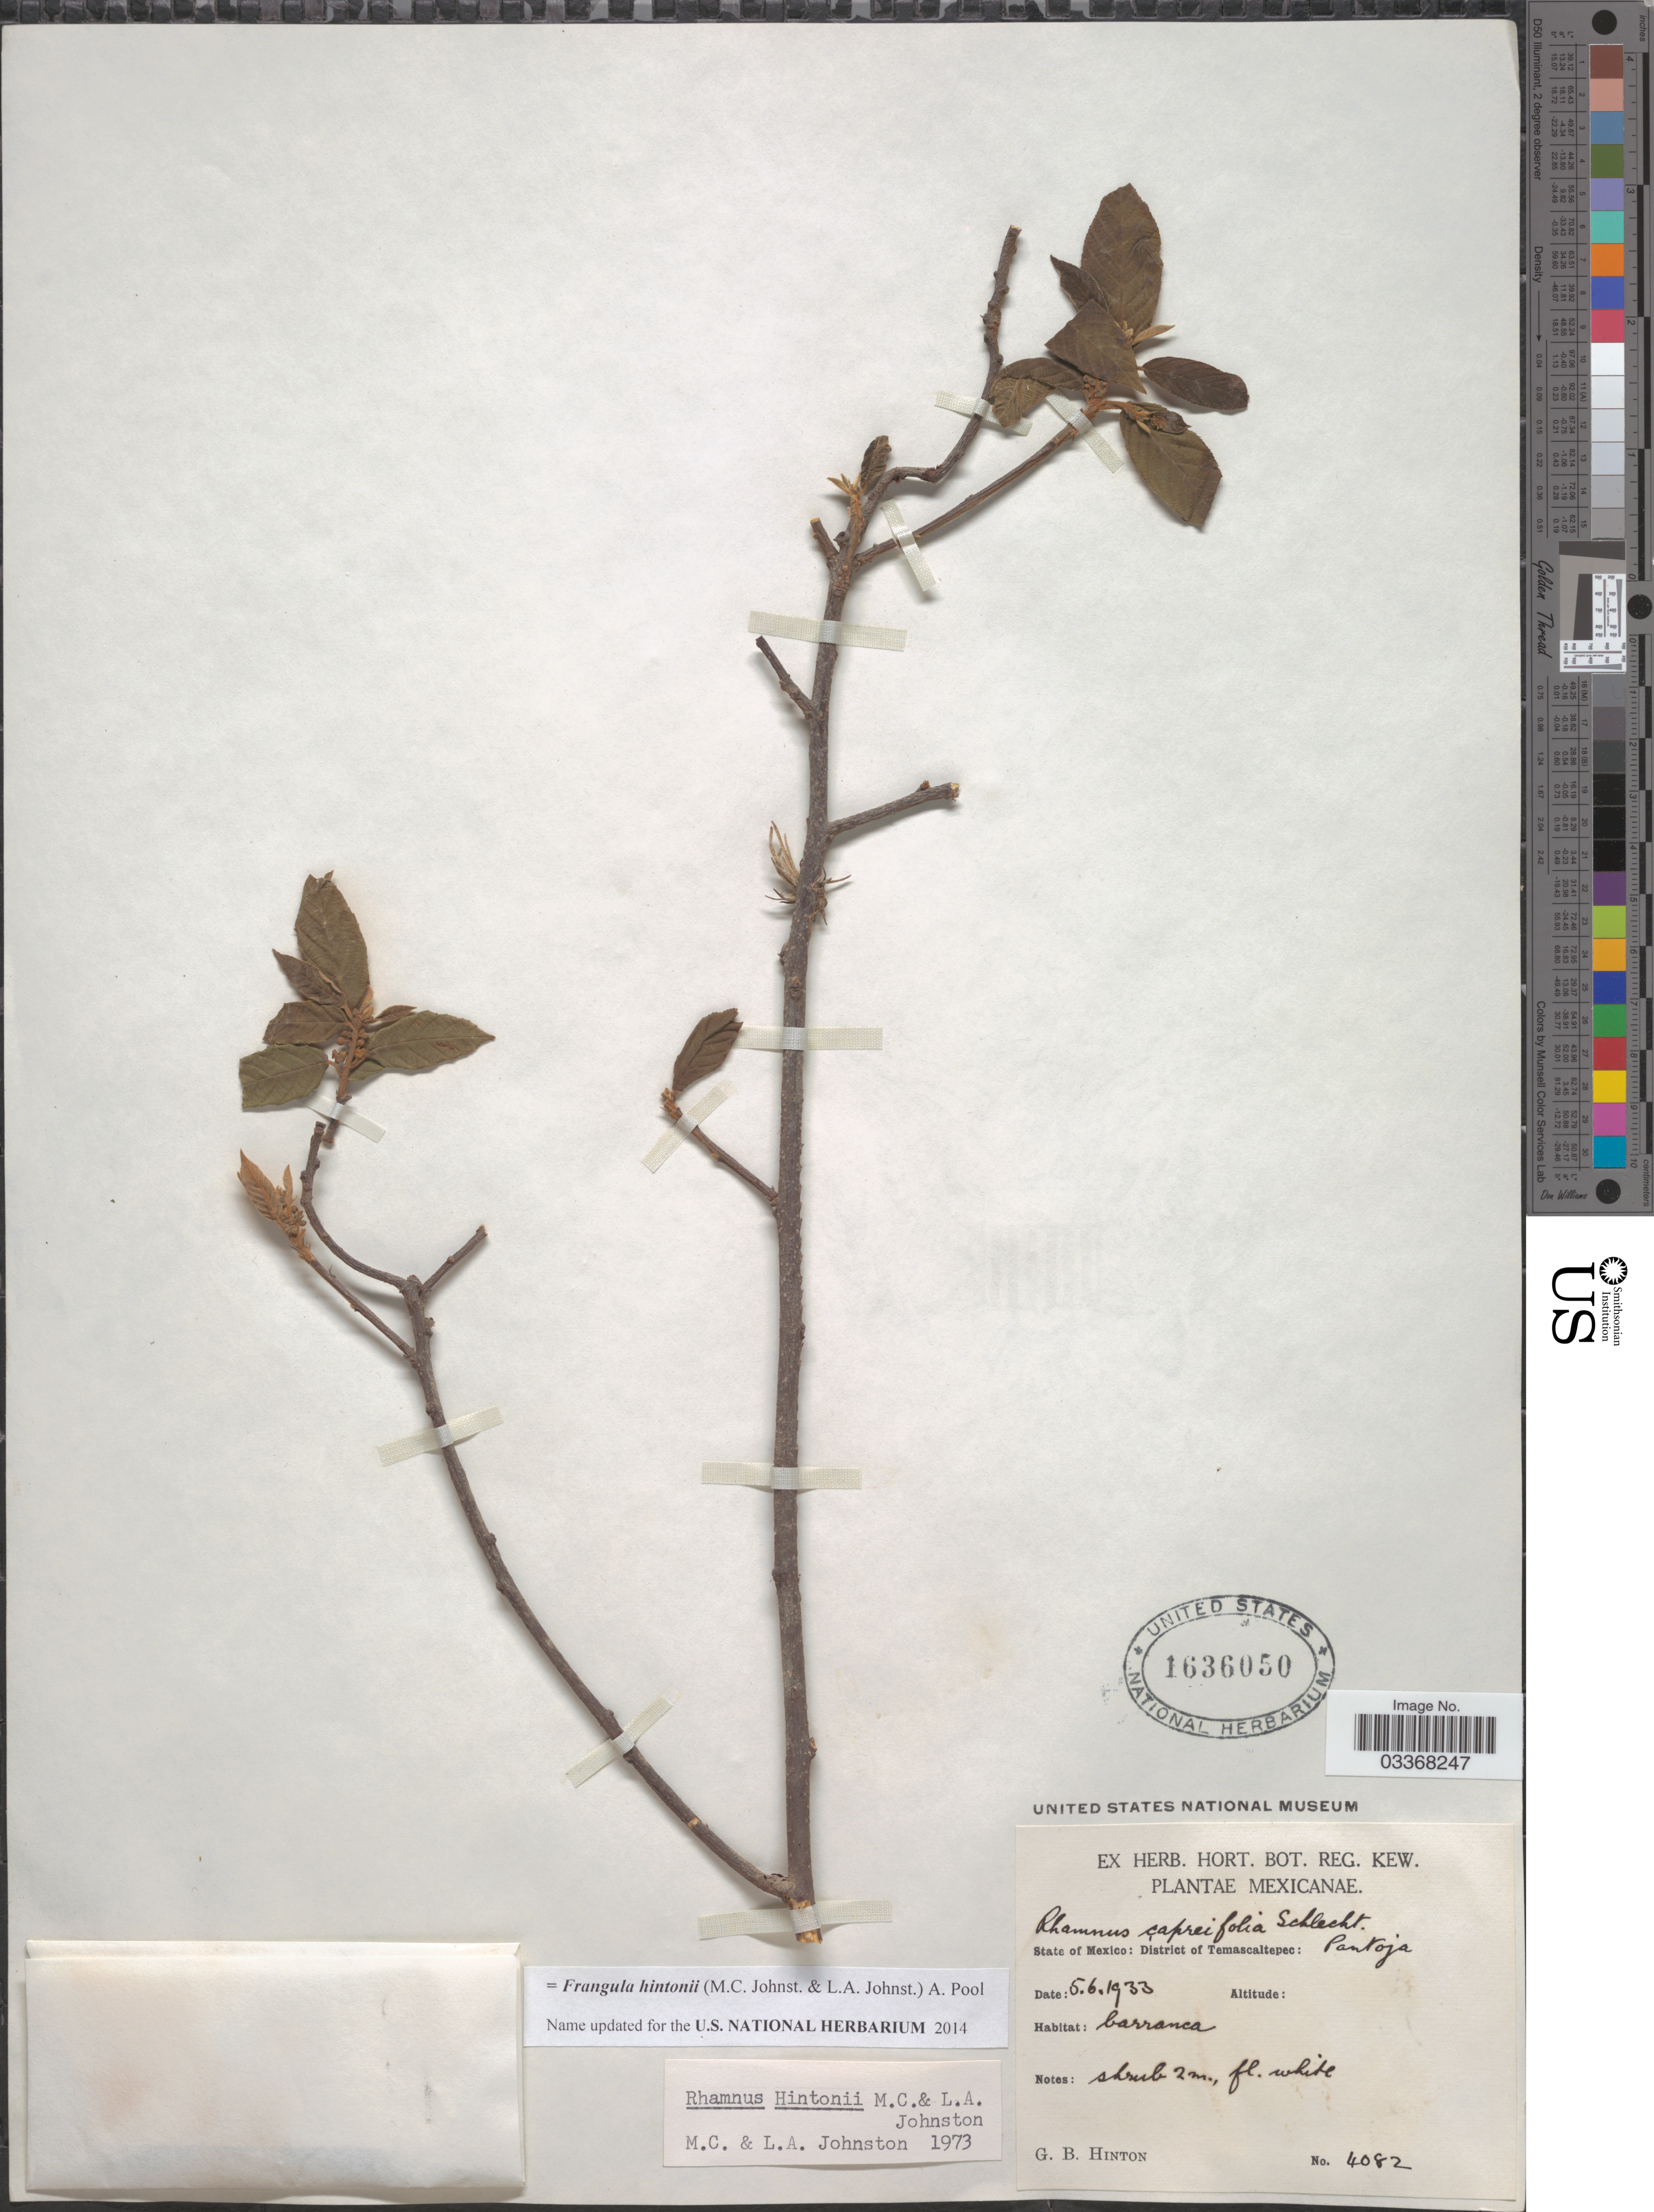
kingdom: Plantae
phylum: Tracheophyta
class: Magnoliopsida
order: Rosales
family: Rhamnaceae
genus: Frangula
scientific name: Frangula hintonii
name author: (M.C. Johnst. & L.A. Johnst.) A. Pool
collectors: G. B. Hinton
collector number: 4082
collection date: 1933-06-05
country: Mexico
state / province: México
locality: District of Temascaltepec: Pantoja.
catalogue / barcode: US 1636050